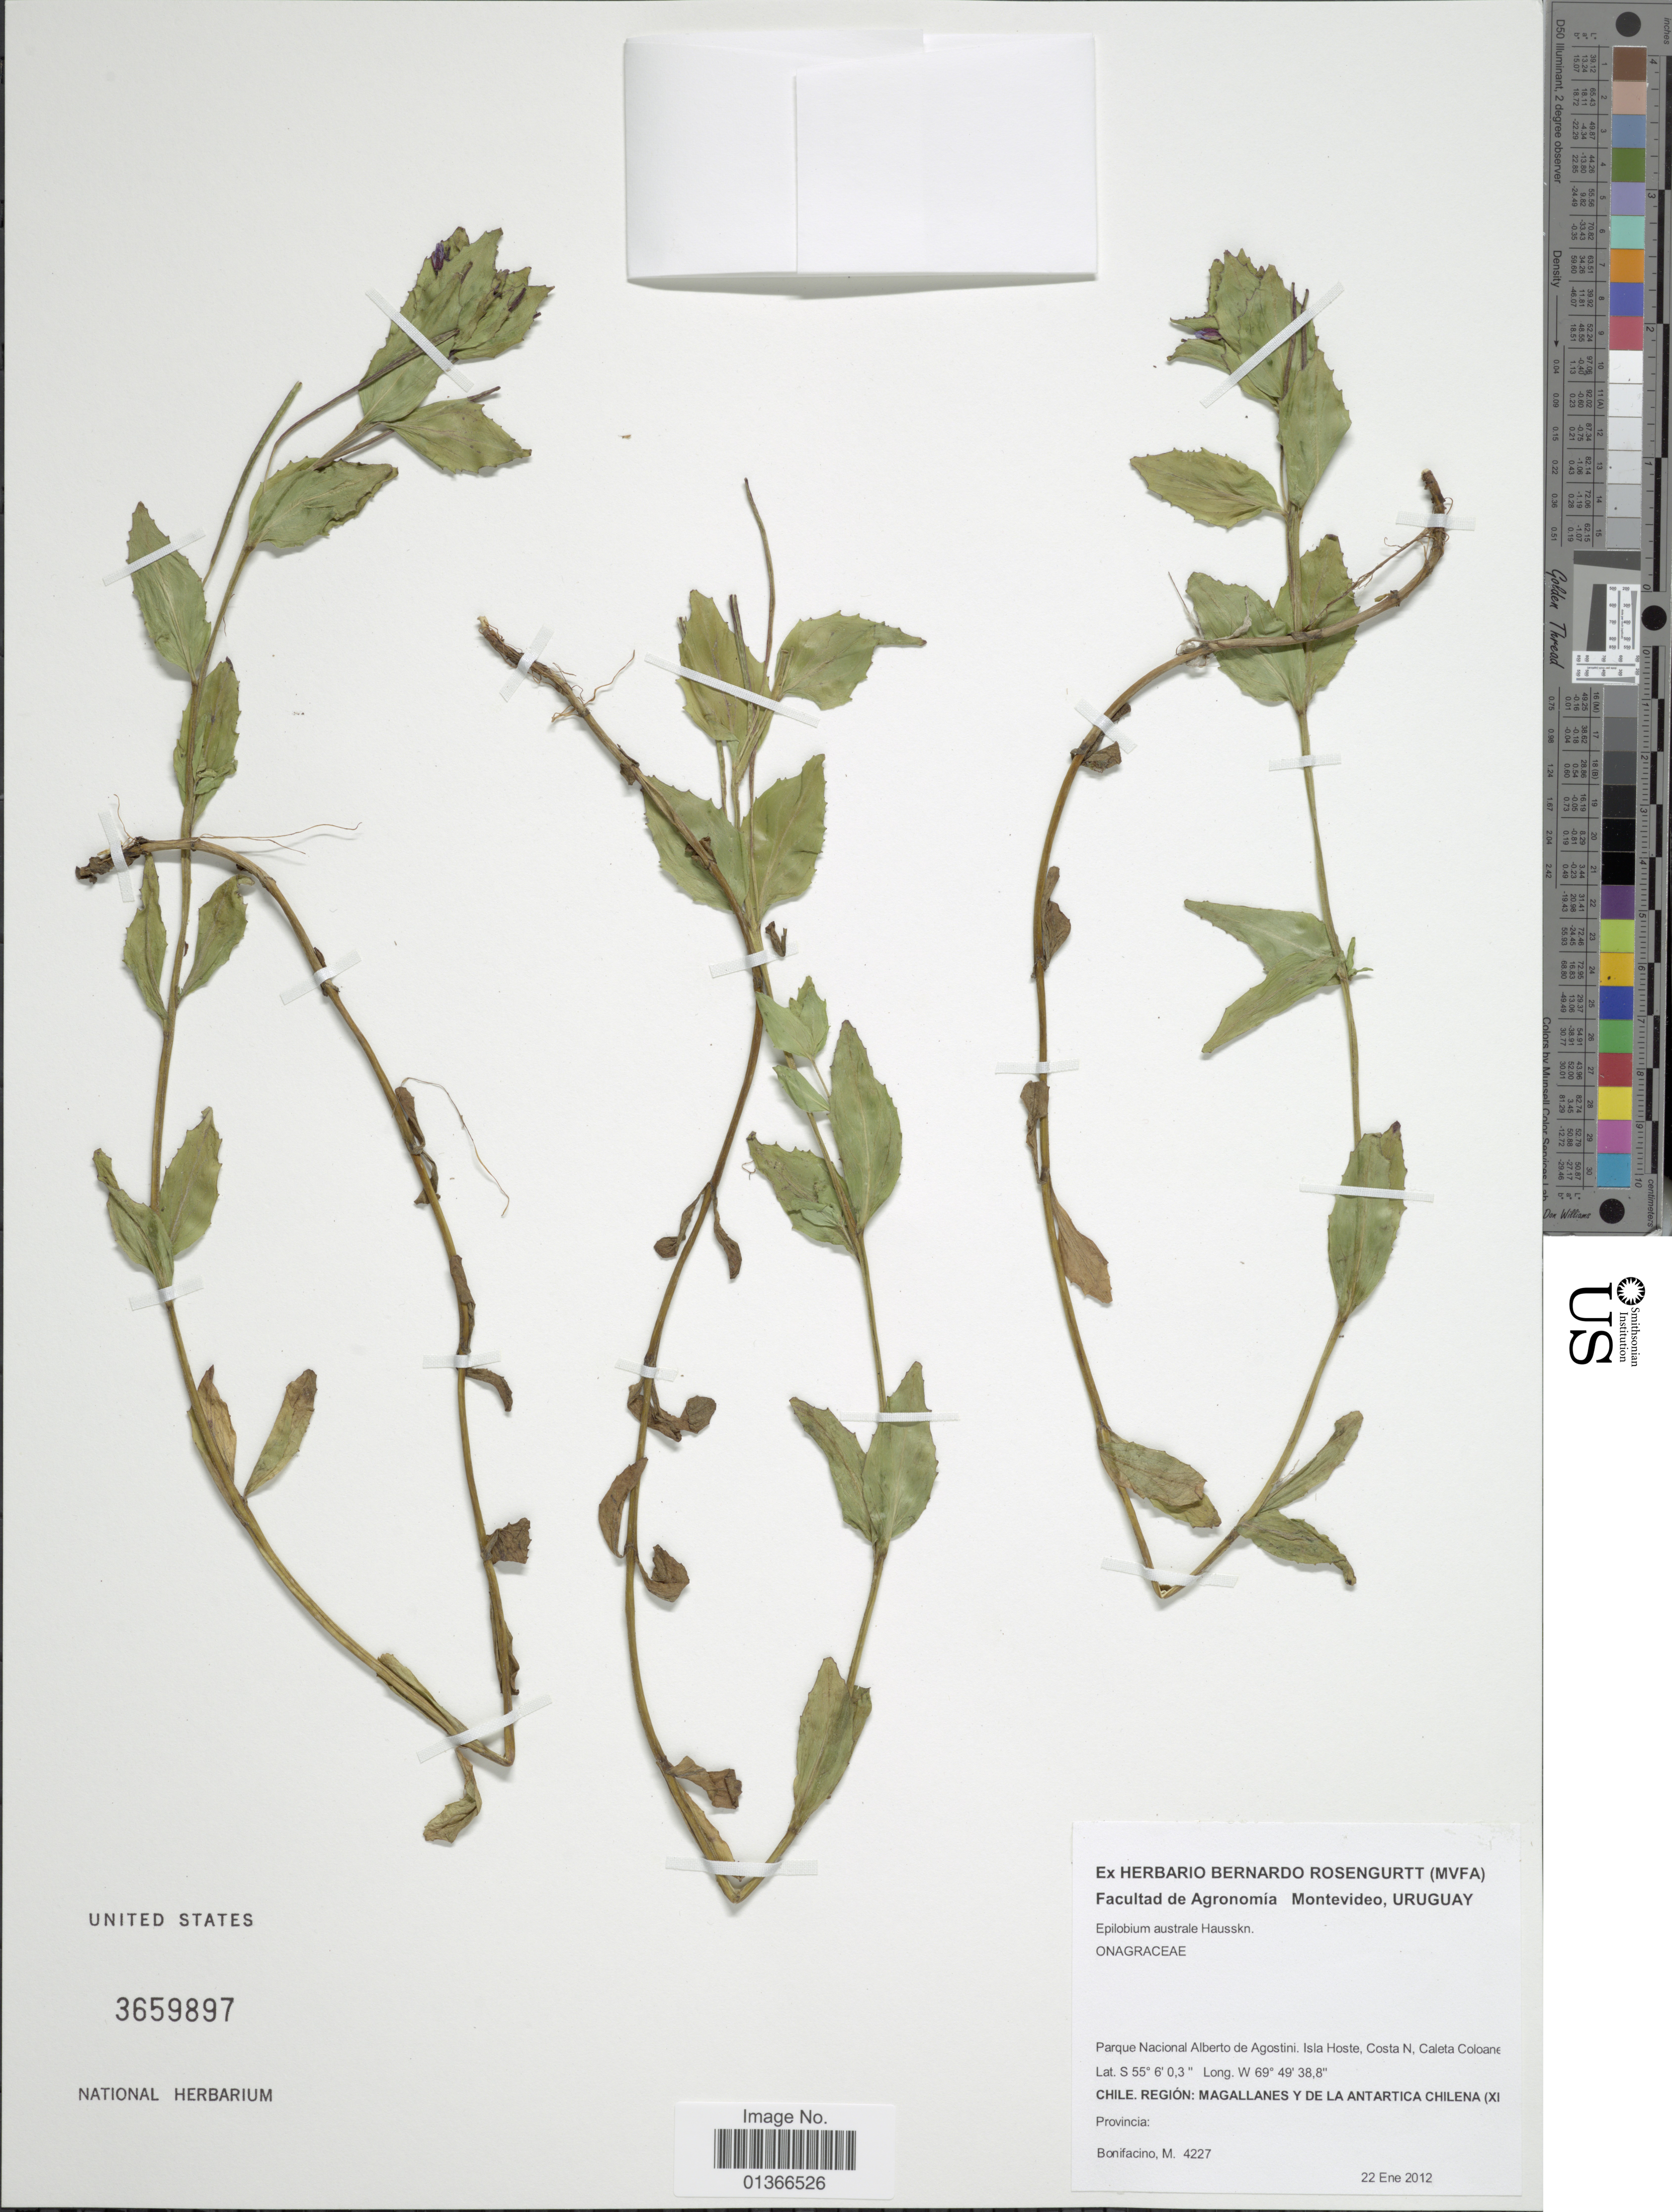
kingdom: Plantae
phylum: Tracheophyta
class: Magnoliopsida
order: Myrtales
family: Onagraceae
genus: Epilobium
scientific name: Epilobium australe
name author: Poepp. & Hausskn.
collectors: M. Bonifacino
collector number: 4227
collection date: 2012-01-22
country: Chile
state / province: Magallanes y de la Antártica Chilena (XII)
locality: Parque Nacional Alberto de Agostini, Isla Hoste, Costa N, Caleta Coloane.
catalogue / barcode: US 3659897